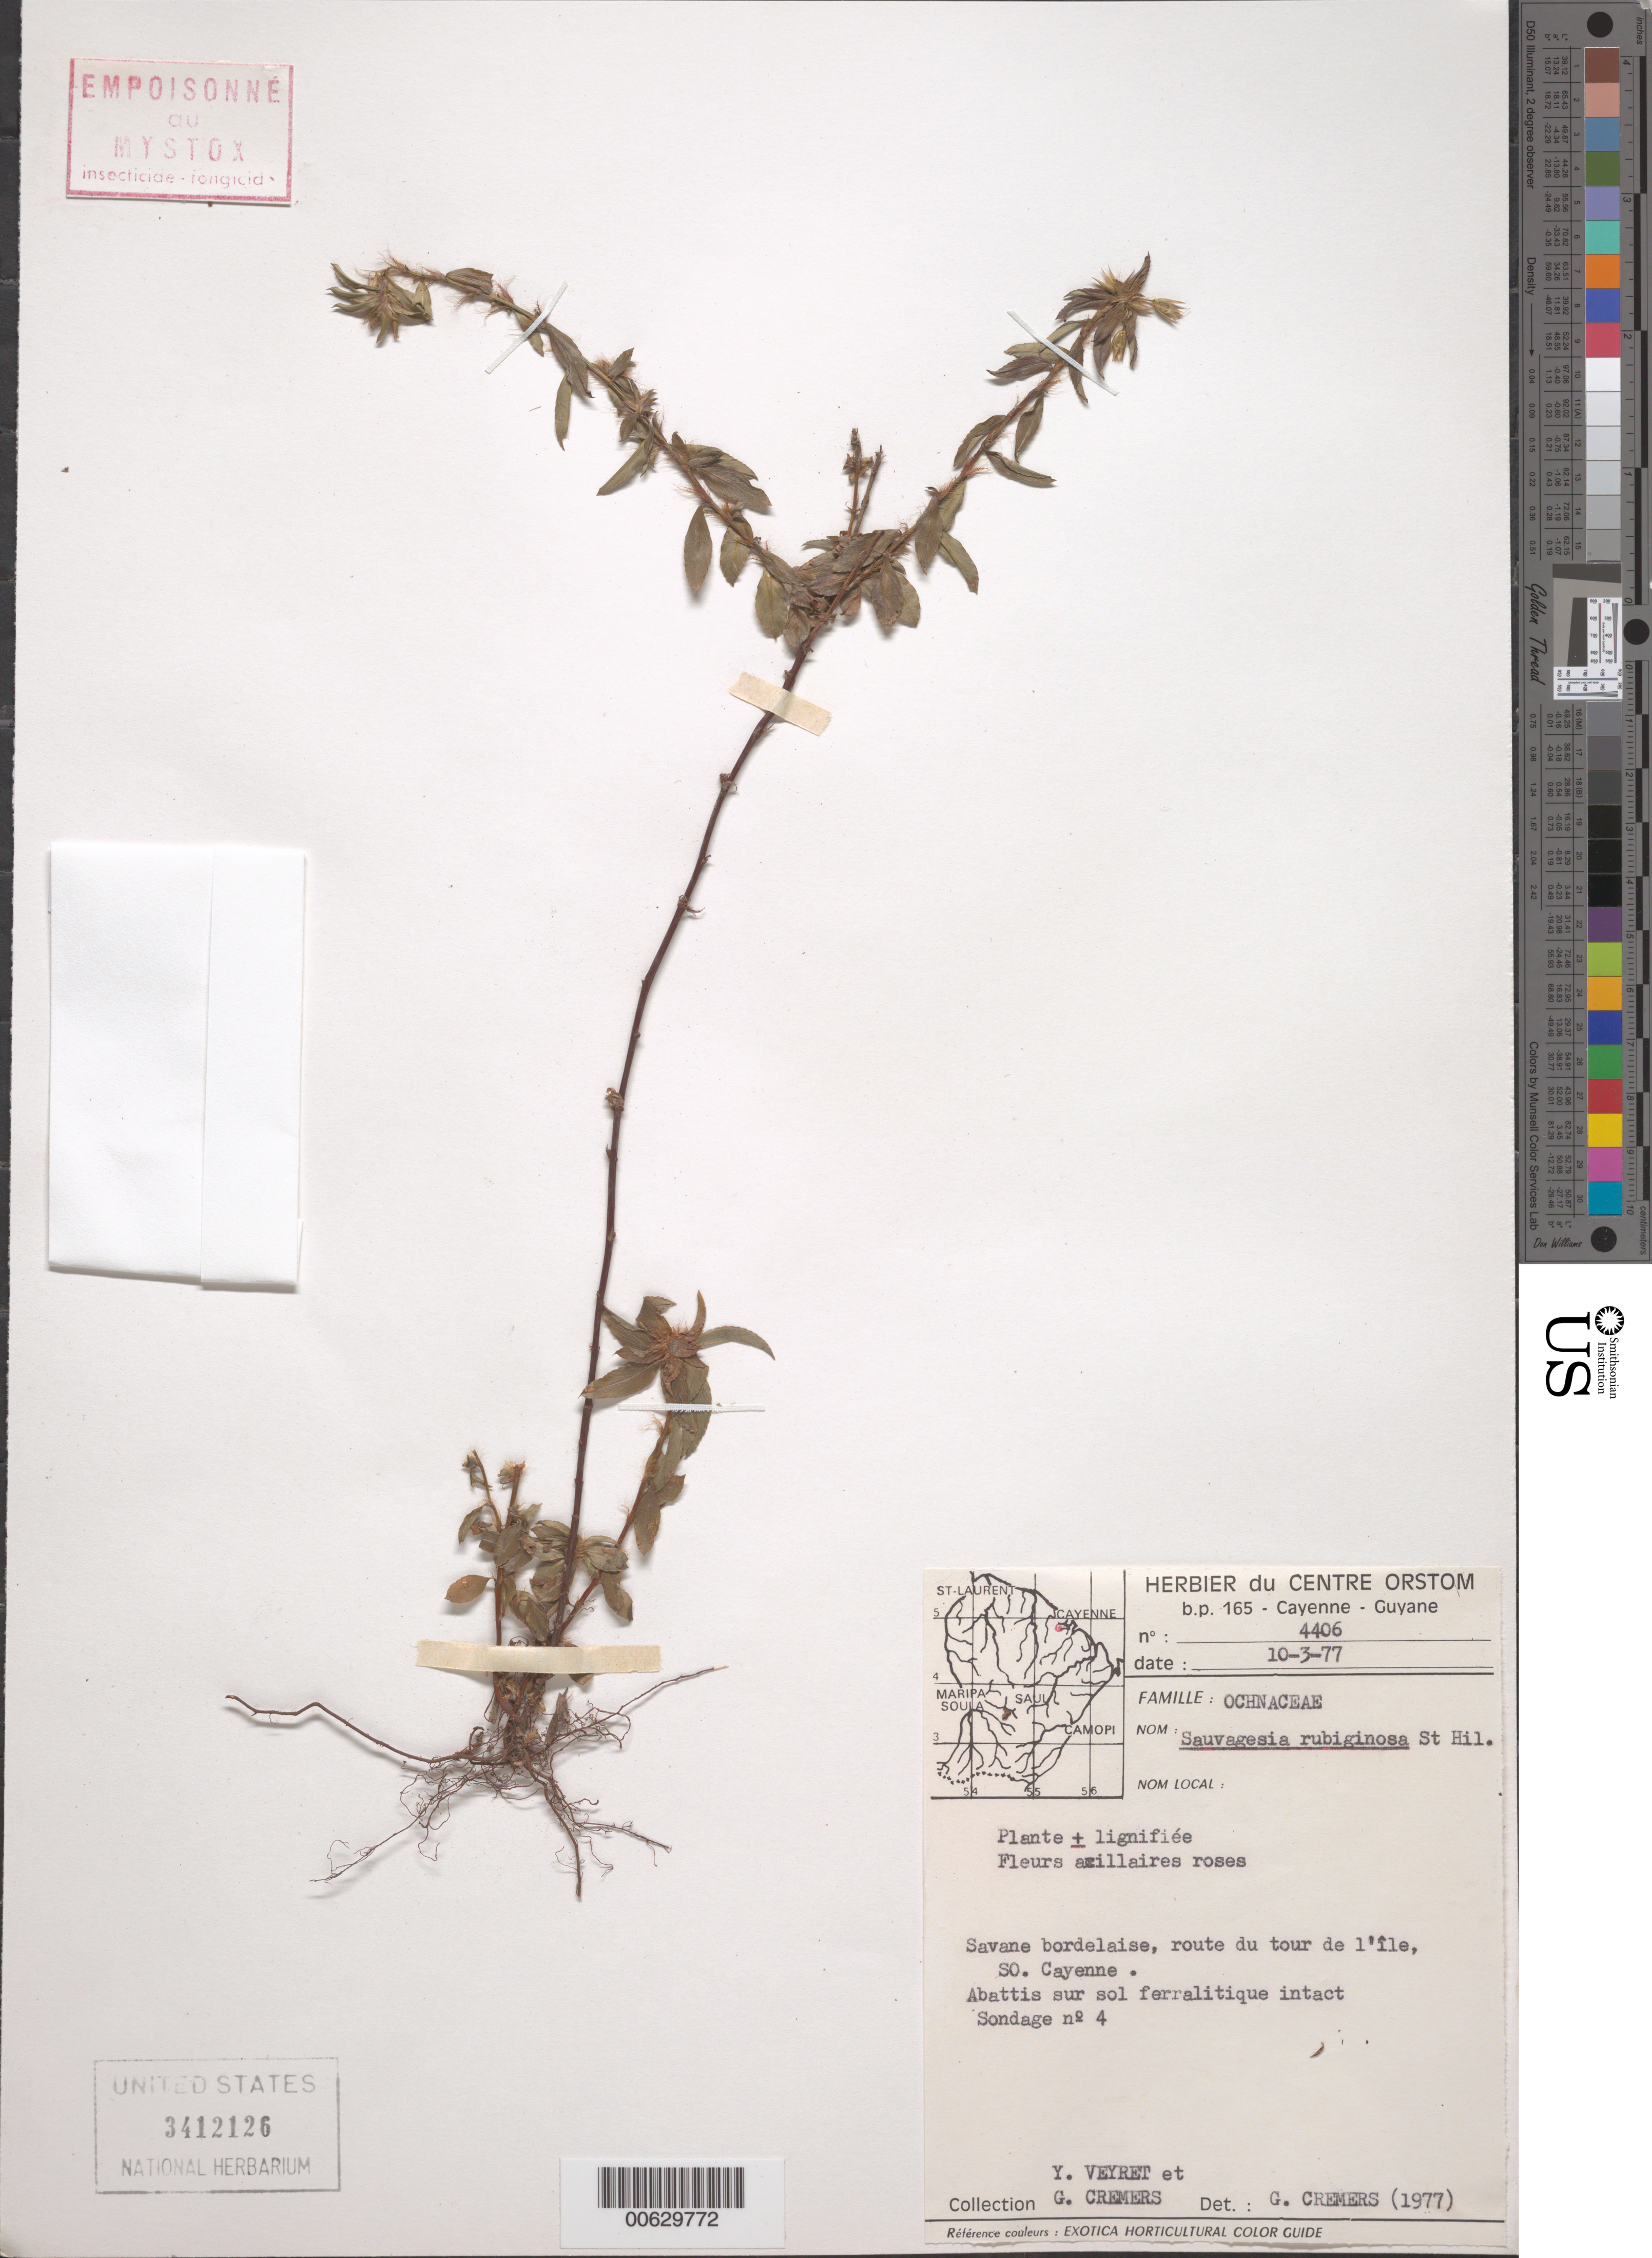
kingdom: Plantae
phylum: Tracheophyta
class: Magnoliopsida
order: Malpighiales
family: Ochnaceae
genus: Sauvagesia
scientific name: Sauvagesia rubiginosa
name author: A. St.-Hil.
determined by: Cremers, Georges A.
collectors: Y. Veyret & G. Cremers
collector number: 4406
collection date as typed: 10-Mar-77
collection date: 1977-03-10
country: French Guiana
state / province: Cayenne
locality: Cayenne, route du tour de l'Ile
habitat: Clearing on ferrous soil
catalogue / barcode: US 3412126